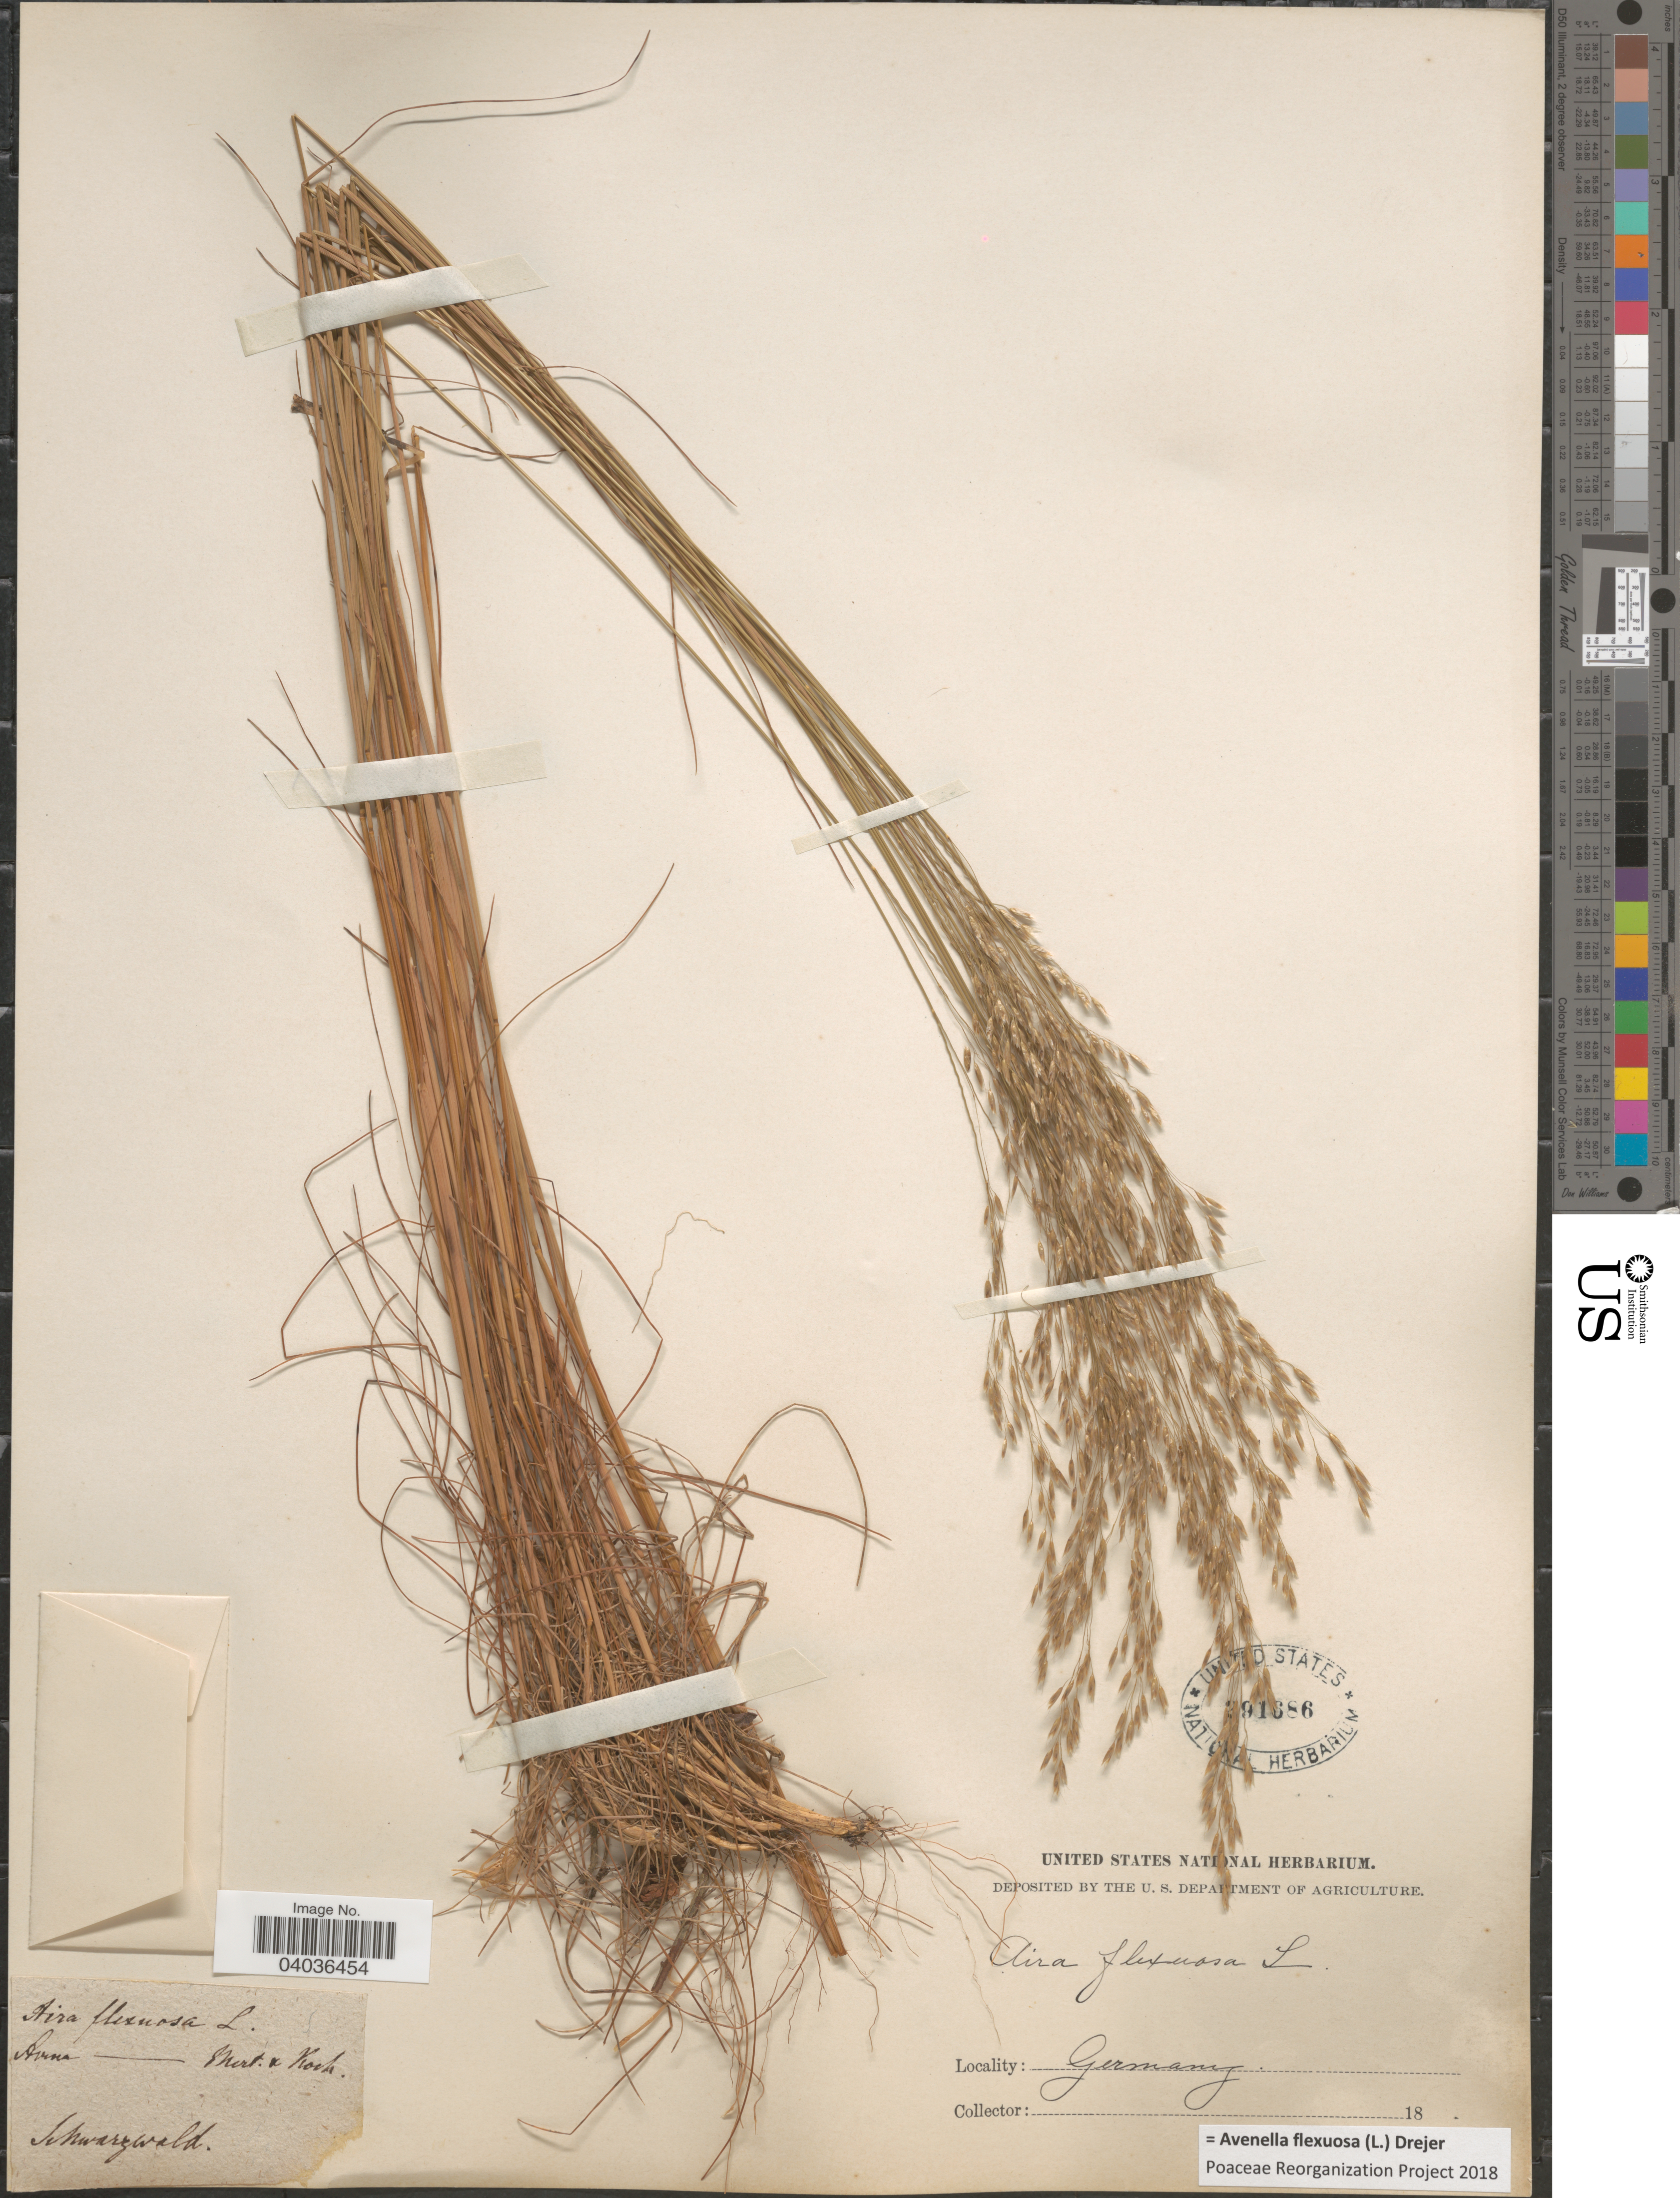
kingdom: Plantae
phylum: Tracheophyta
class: Liliopsida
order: Poales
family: Poaceae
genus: Avenella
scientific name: Avenella flexuosa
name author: (L.) Drejer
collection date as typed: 18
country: Germany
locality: Schwarzwald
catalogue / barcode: US 391686